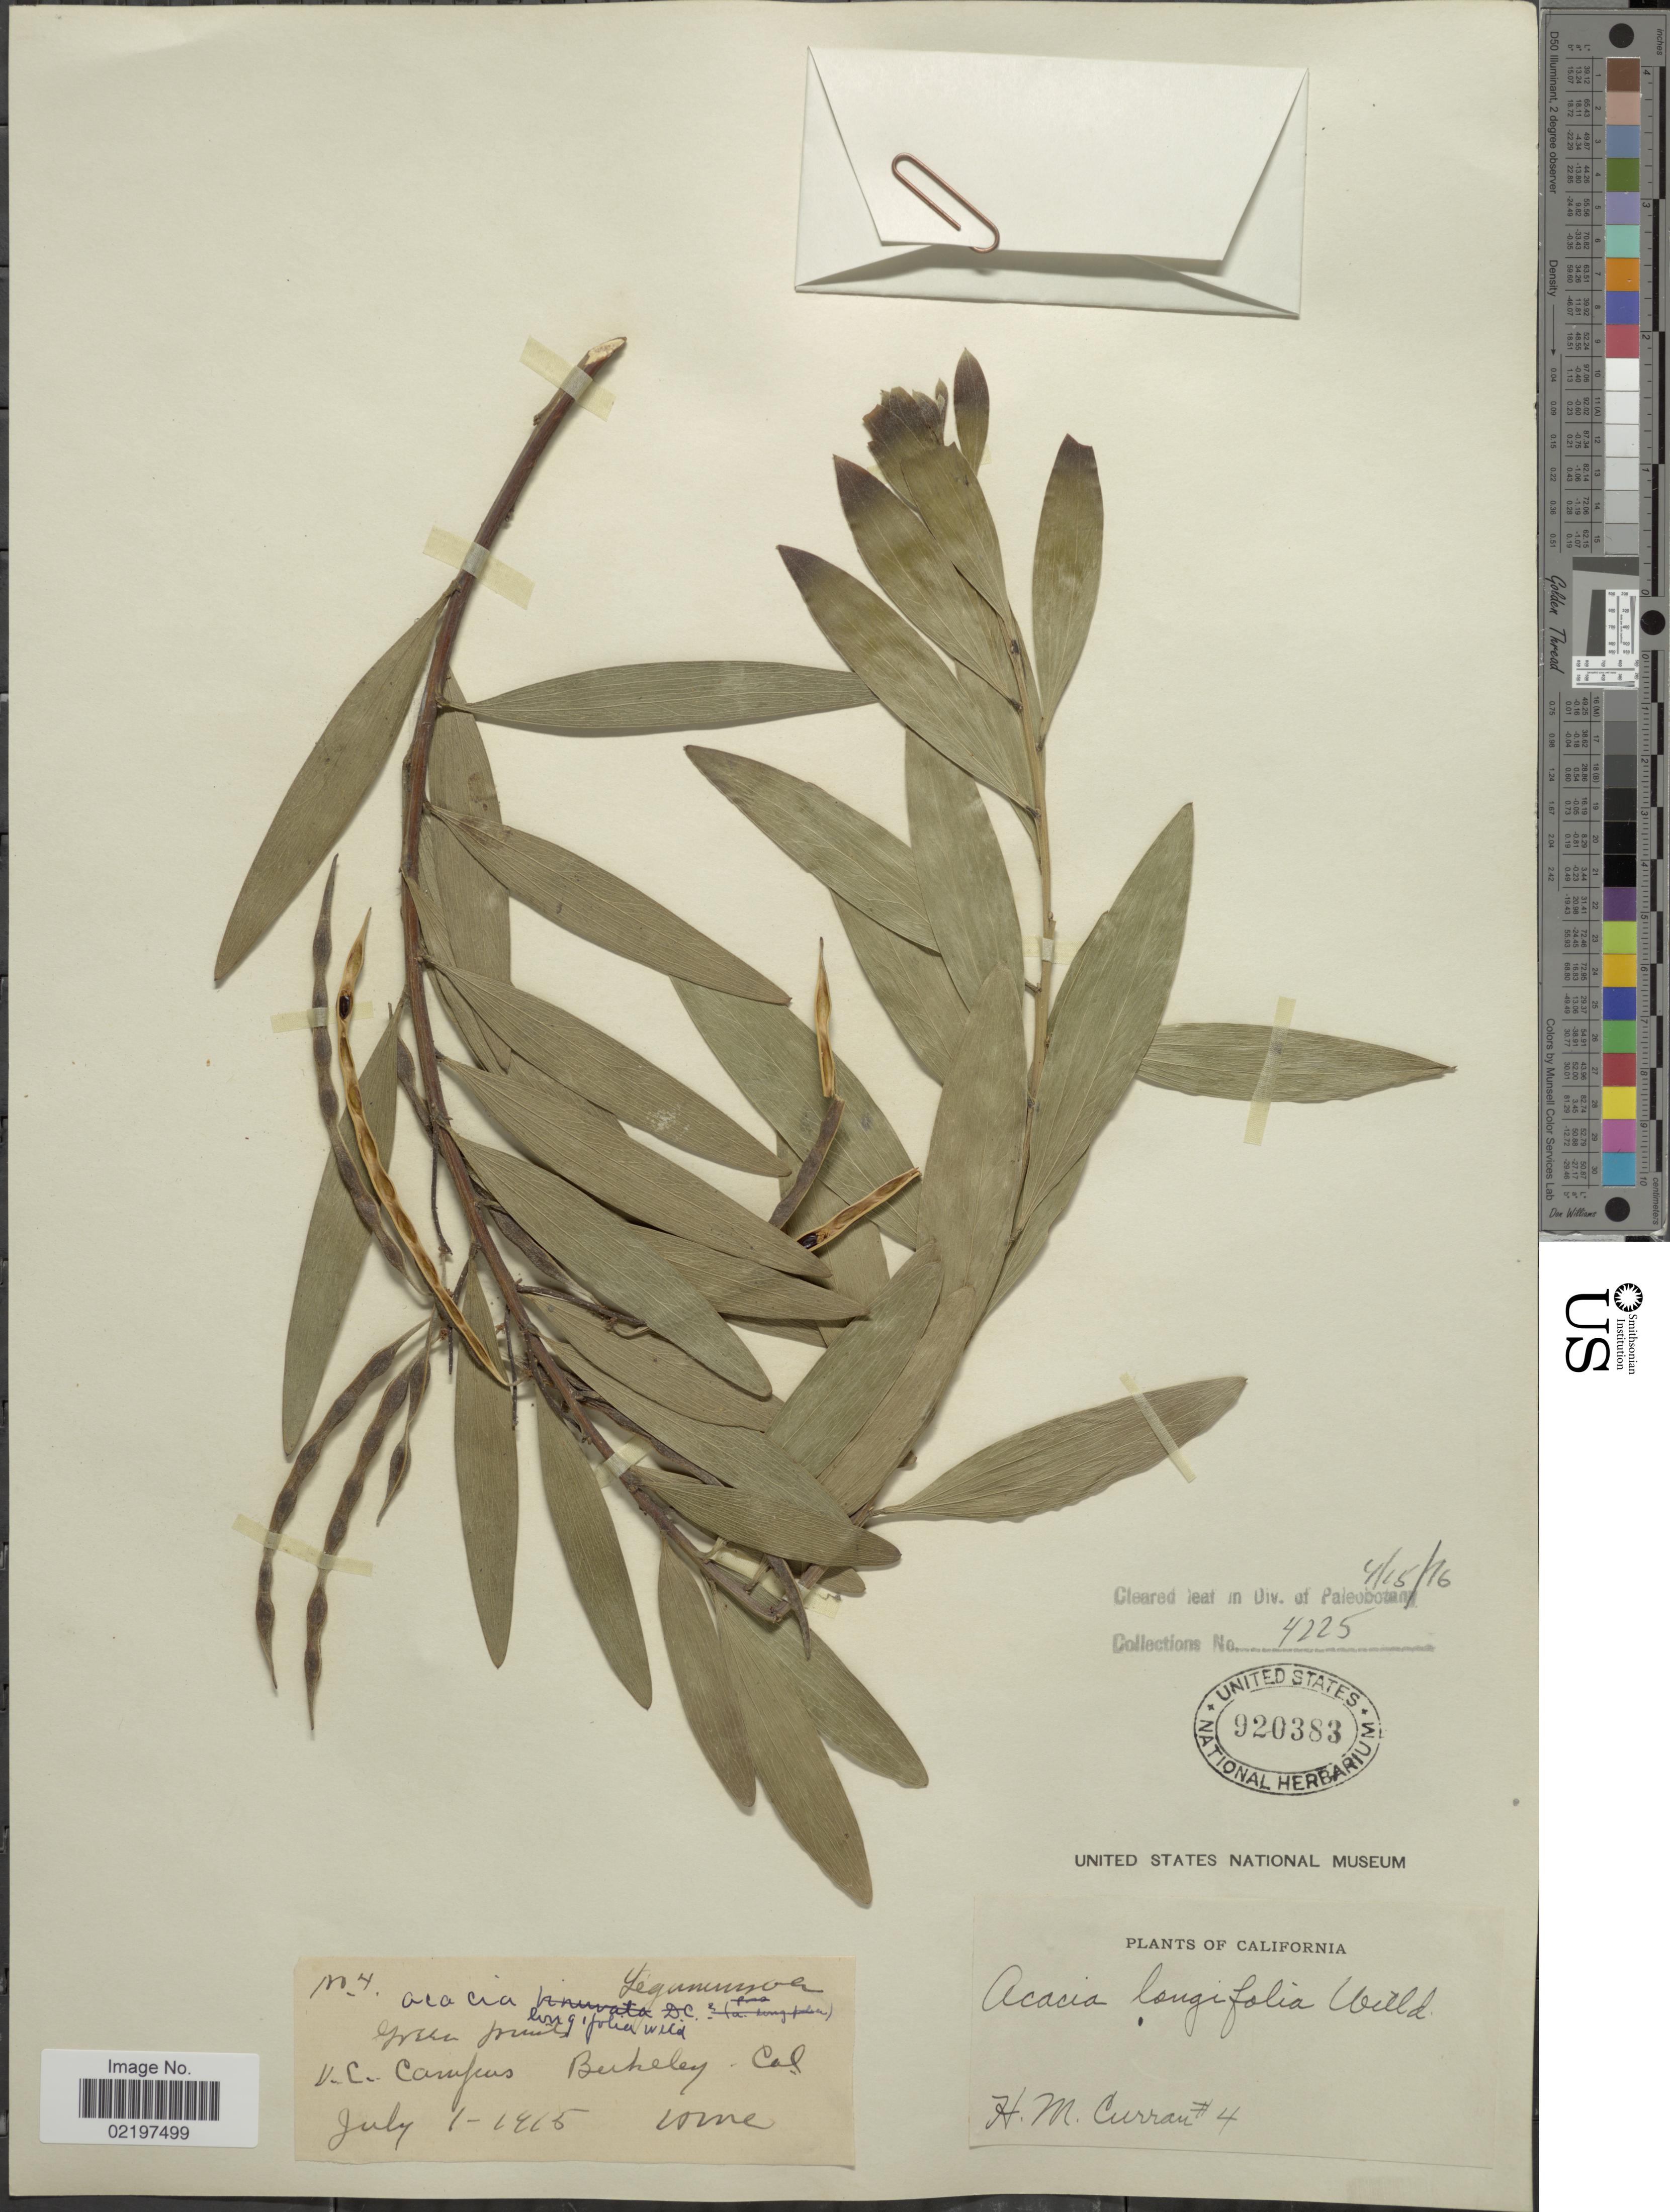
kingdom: Plantae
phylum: Tracheophyta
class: Magnoliopsida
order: Fabales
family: Fabaceae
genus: Acacia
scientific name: Acacia longifolia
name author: (Andrews) Willd.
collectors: H. M. Curran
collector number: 4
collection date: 1915-07-01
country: United States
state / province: California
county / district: Alameda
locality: V.C. Campus, Berkeley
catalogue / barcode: US 920383